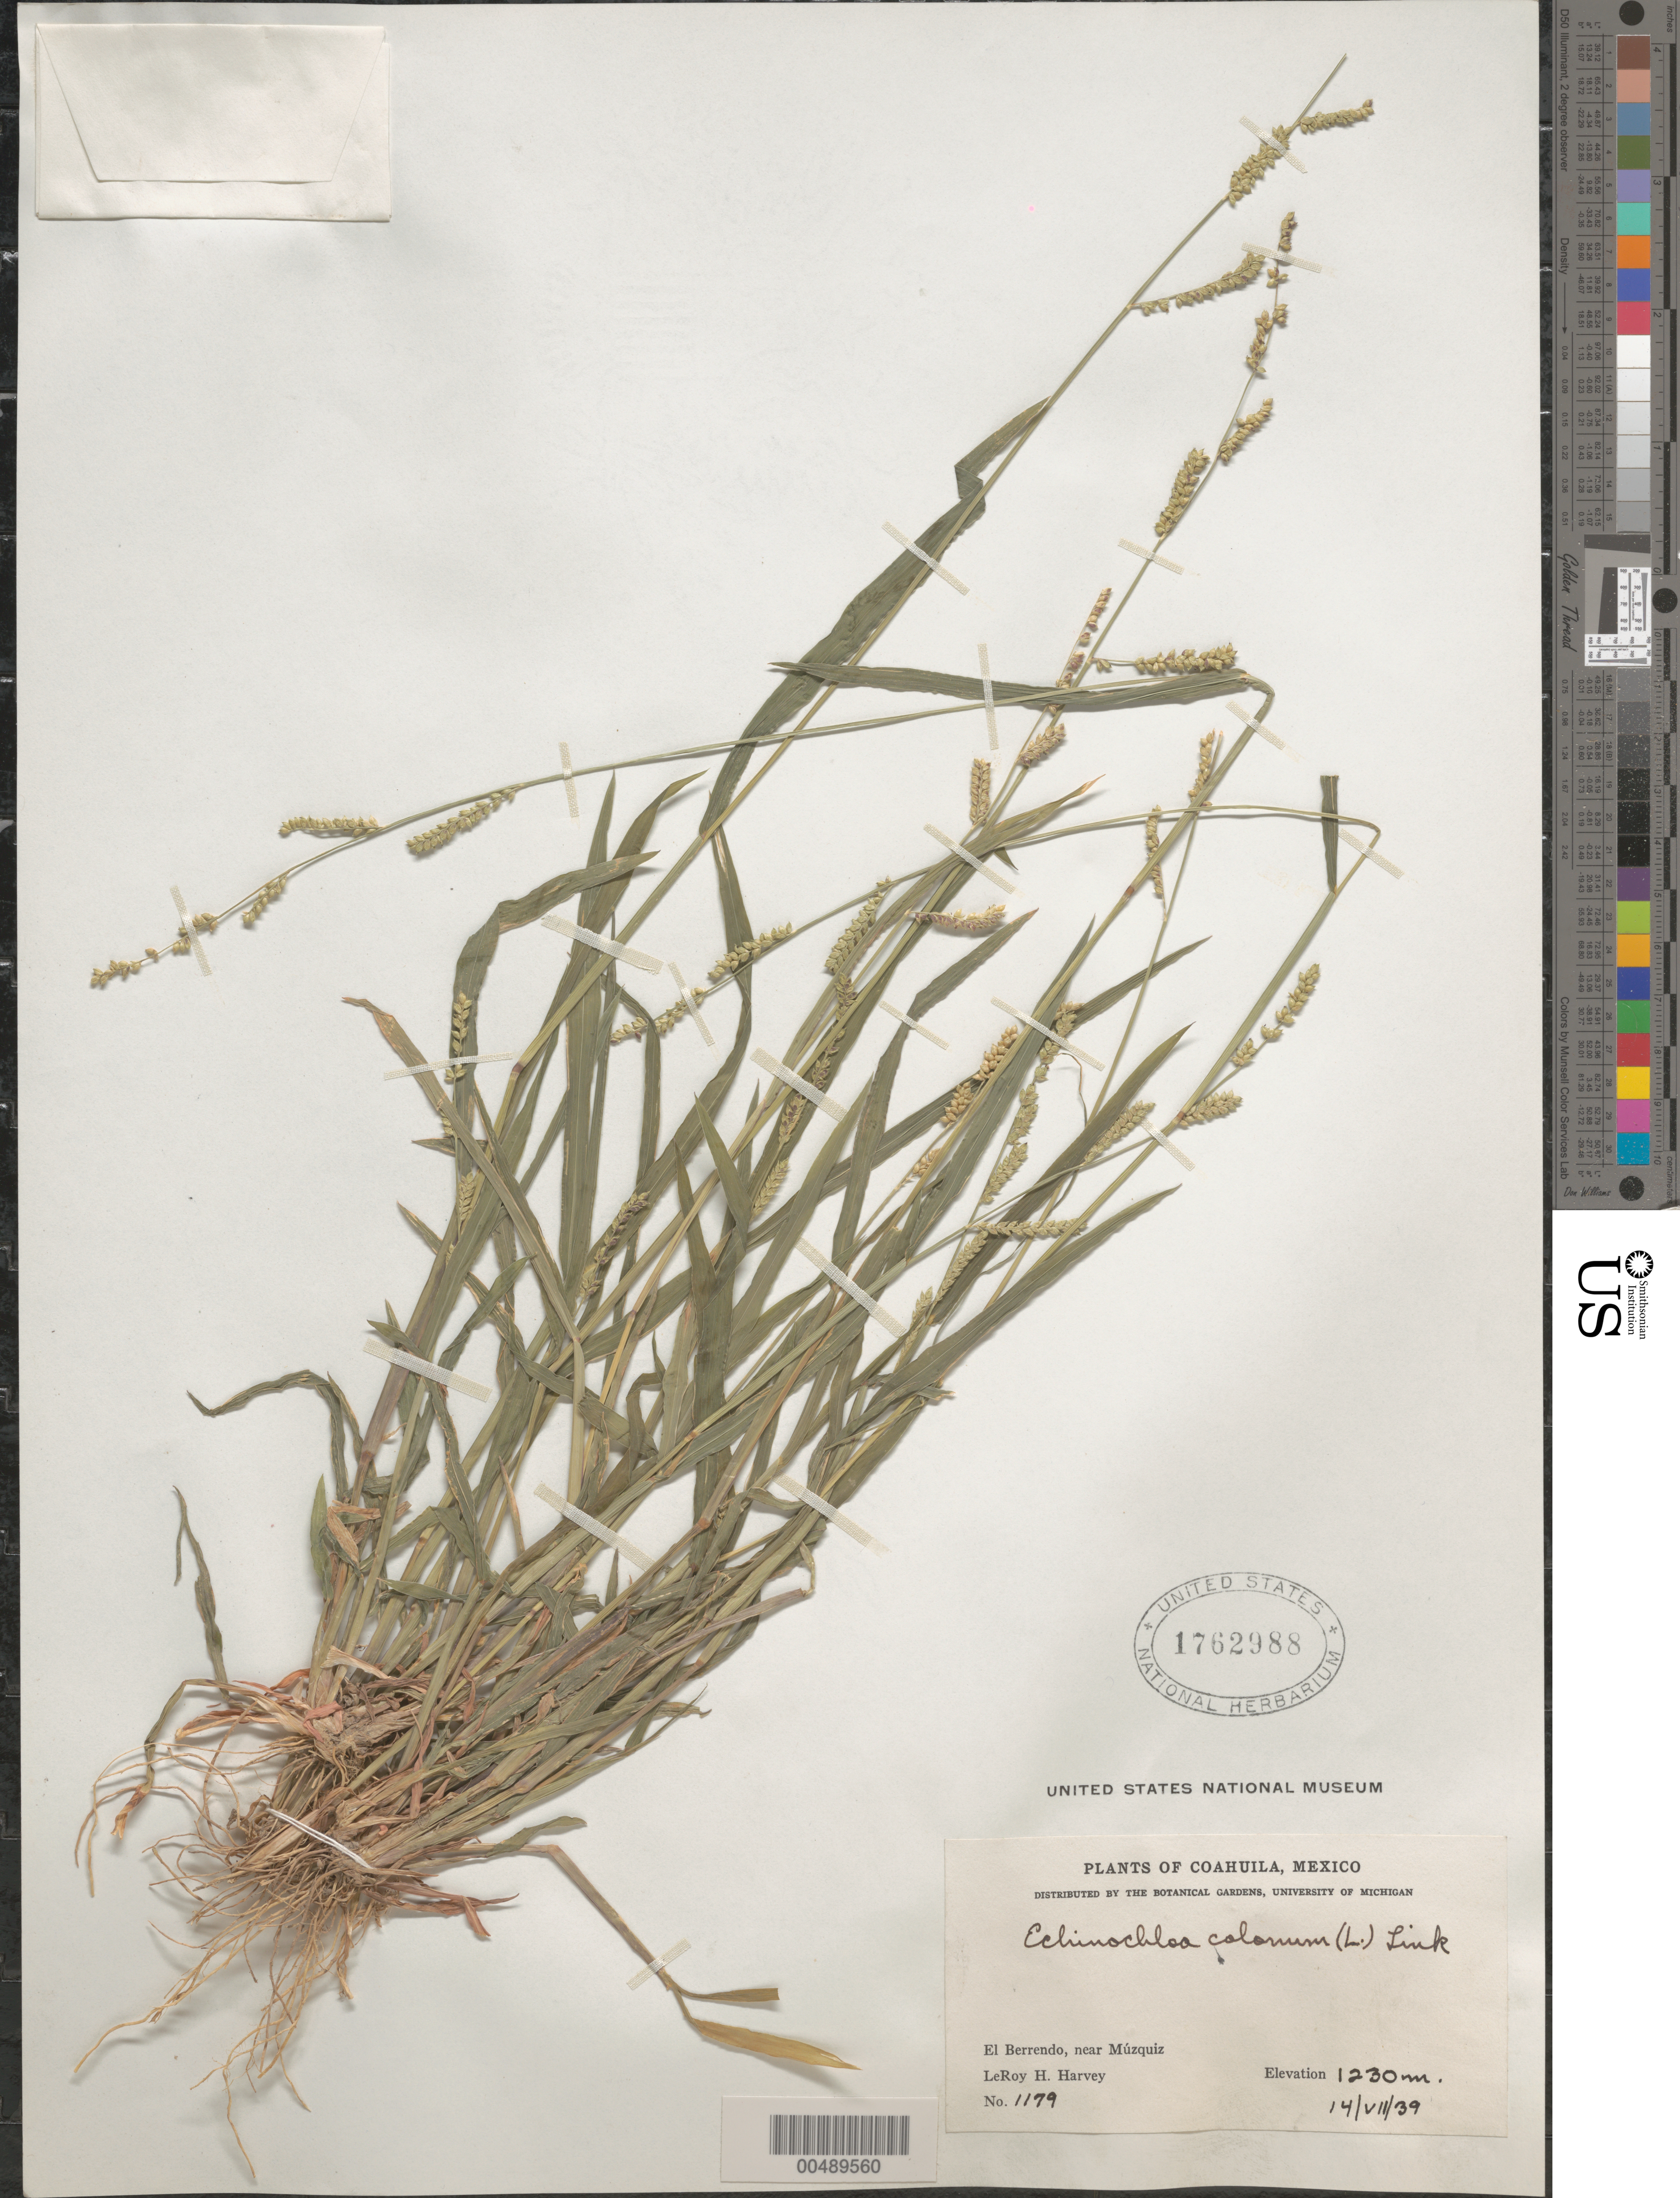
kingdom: Plantae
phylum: Tracheophyta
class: Liliopsida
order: Poales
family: Poaceae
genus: Echinochloa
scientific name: Echinochloa colona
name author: (L.) Link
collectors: L. H. Harvey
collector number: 1179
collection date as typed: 14 Jul 1939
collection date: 1939-07-14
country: Mexico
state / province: Coahuila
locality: El Berrendo, near Múzquiz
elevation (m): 1230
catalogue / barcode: US 1762988